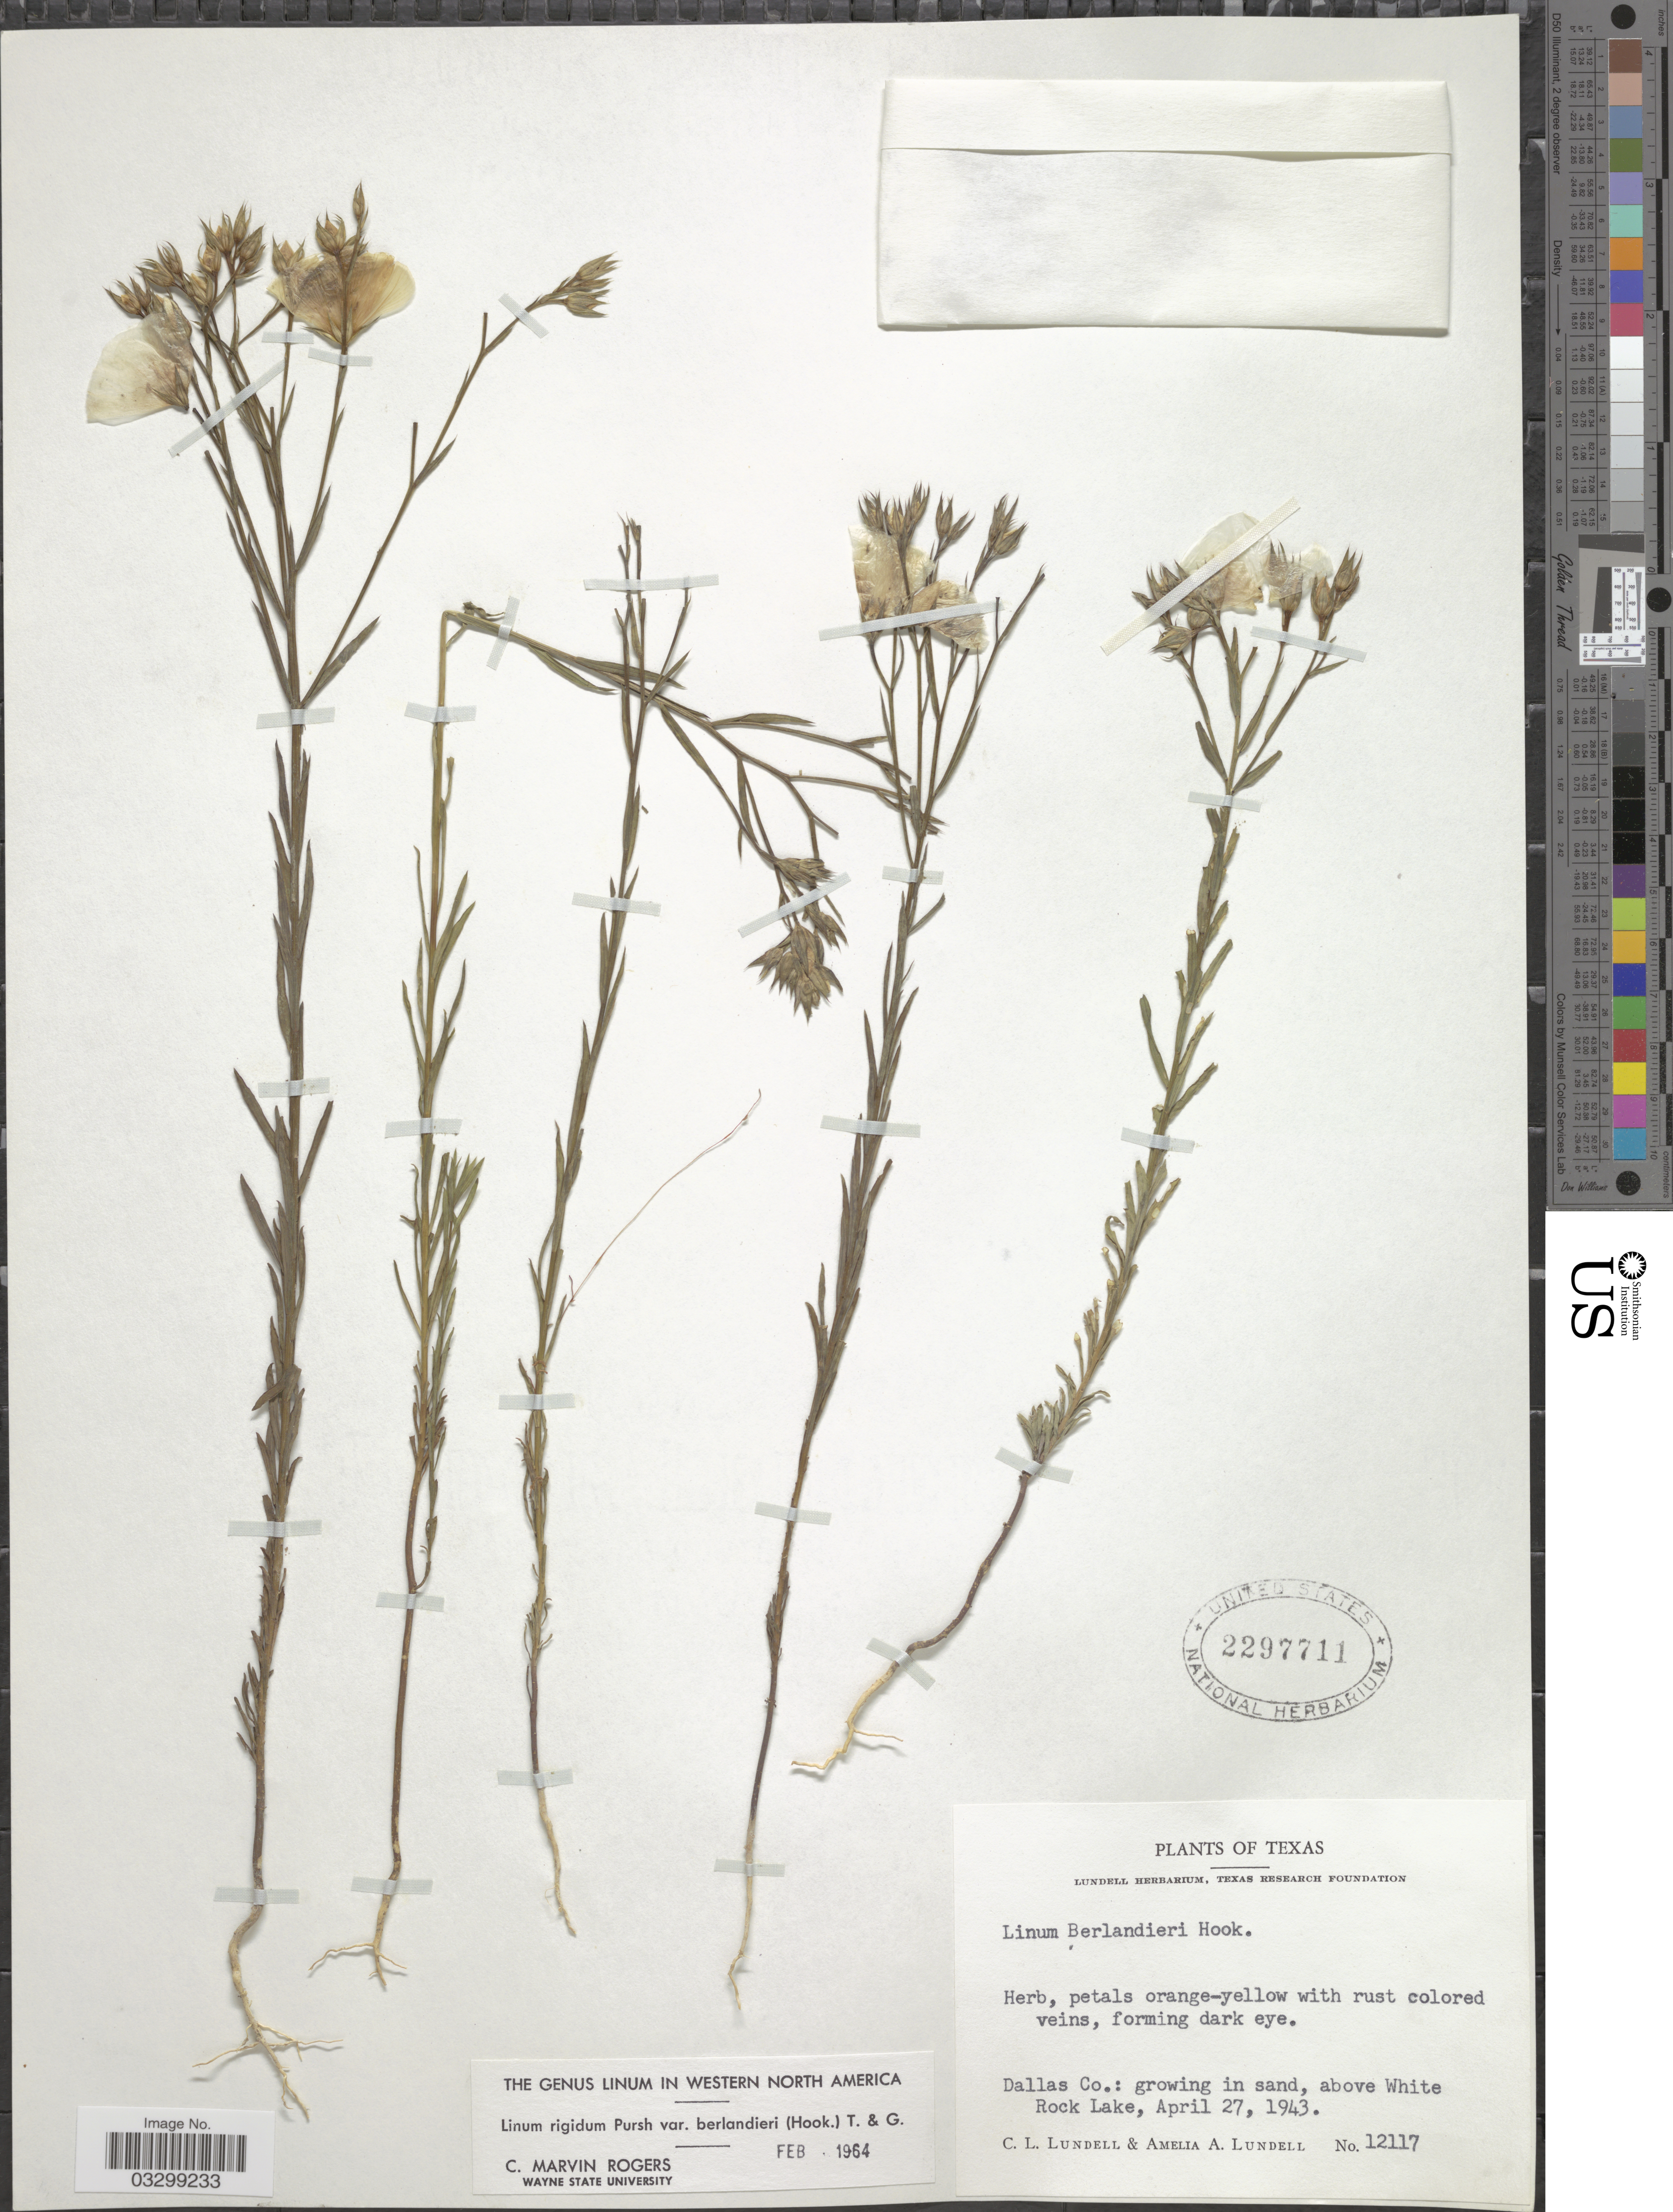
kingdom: Plantae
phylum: Tracheophyta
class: Magnoliopsida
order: Malpighiales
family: Linaceae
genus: Linum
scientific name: Linum rigidum var. berlandieri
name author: Pursh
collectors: C. L. Lundell & A. A. Lundell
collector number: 12117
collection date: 1943-04-27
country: United States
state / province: Texas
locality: Dallas Co.: growing in sand, above White Rock Lake.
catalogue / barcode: US 2297711